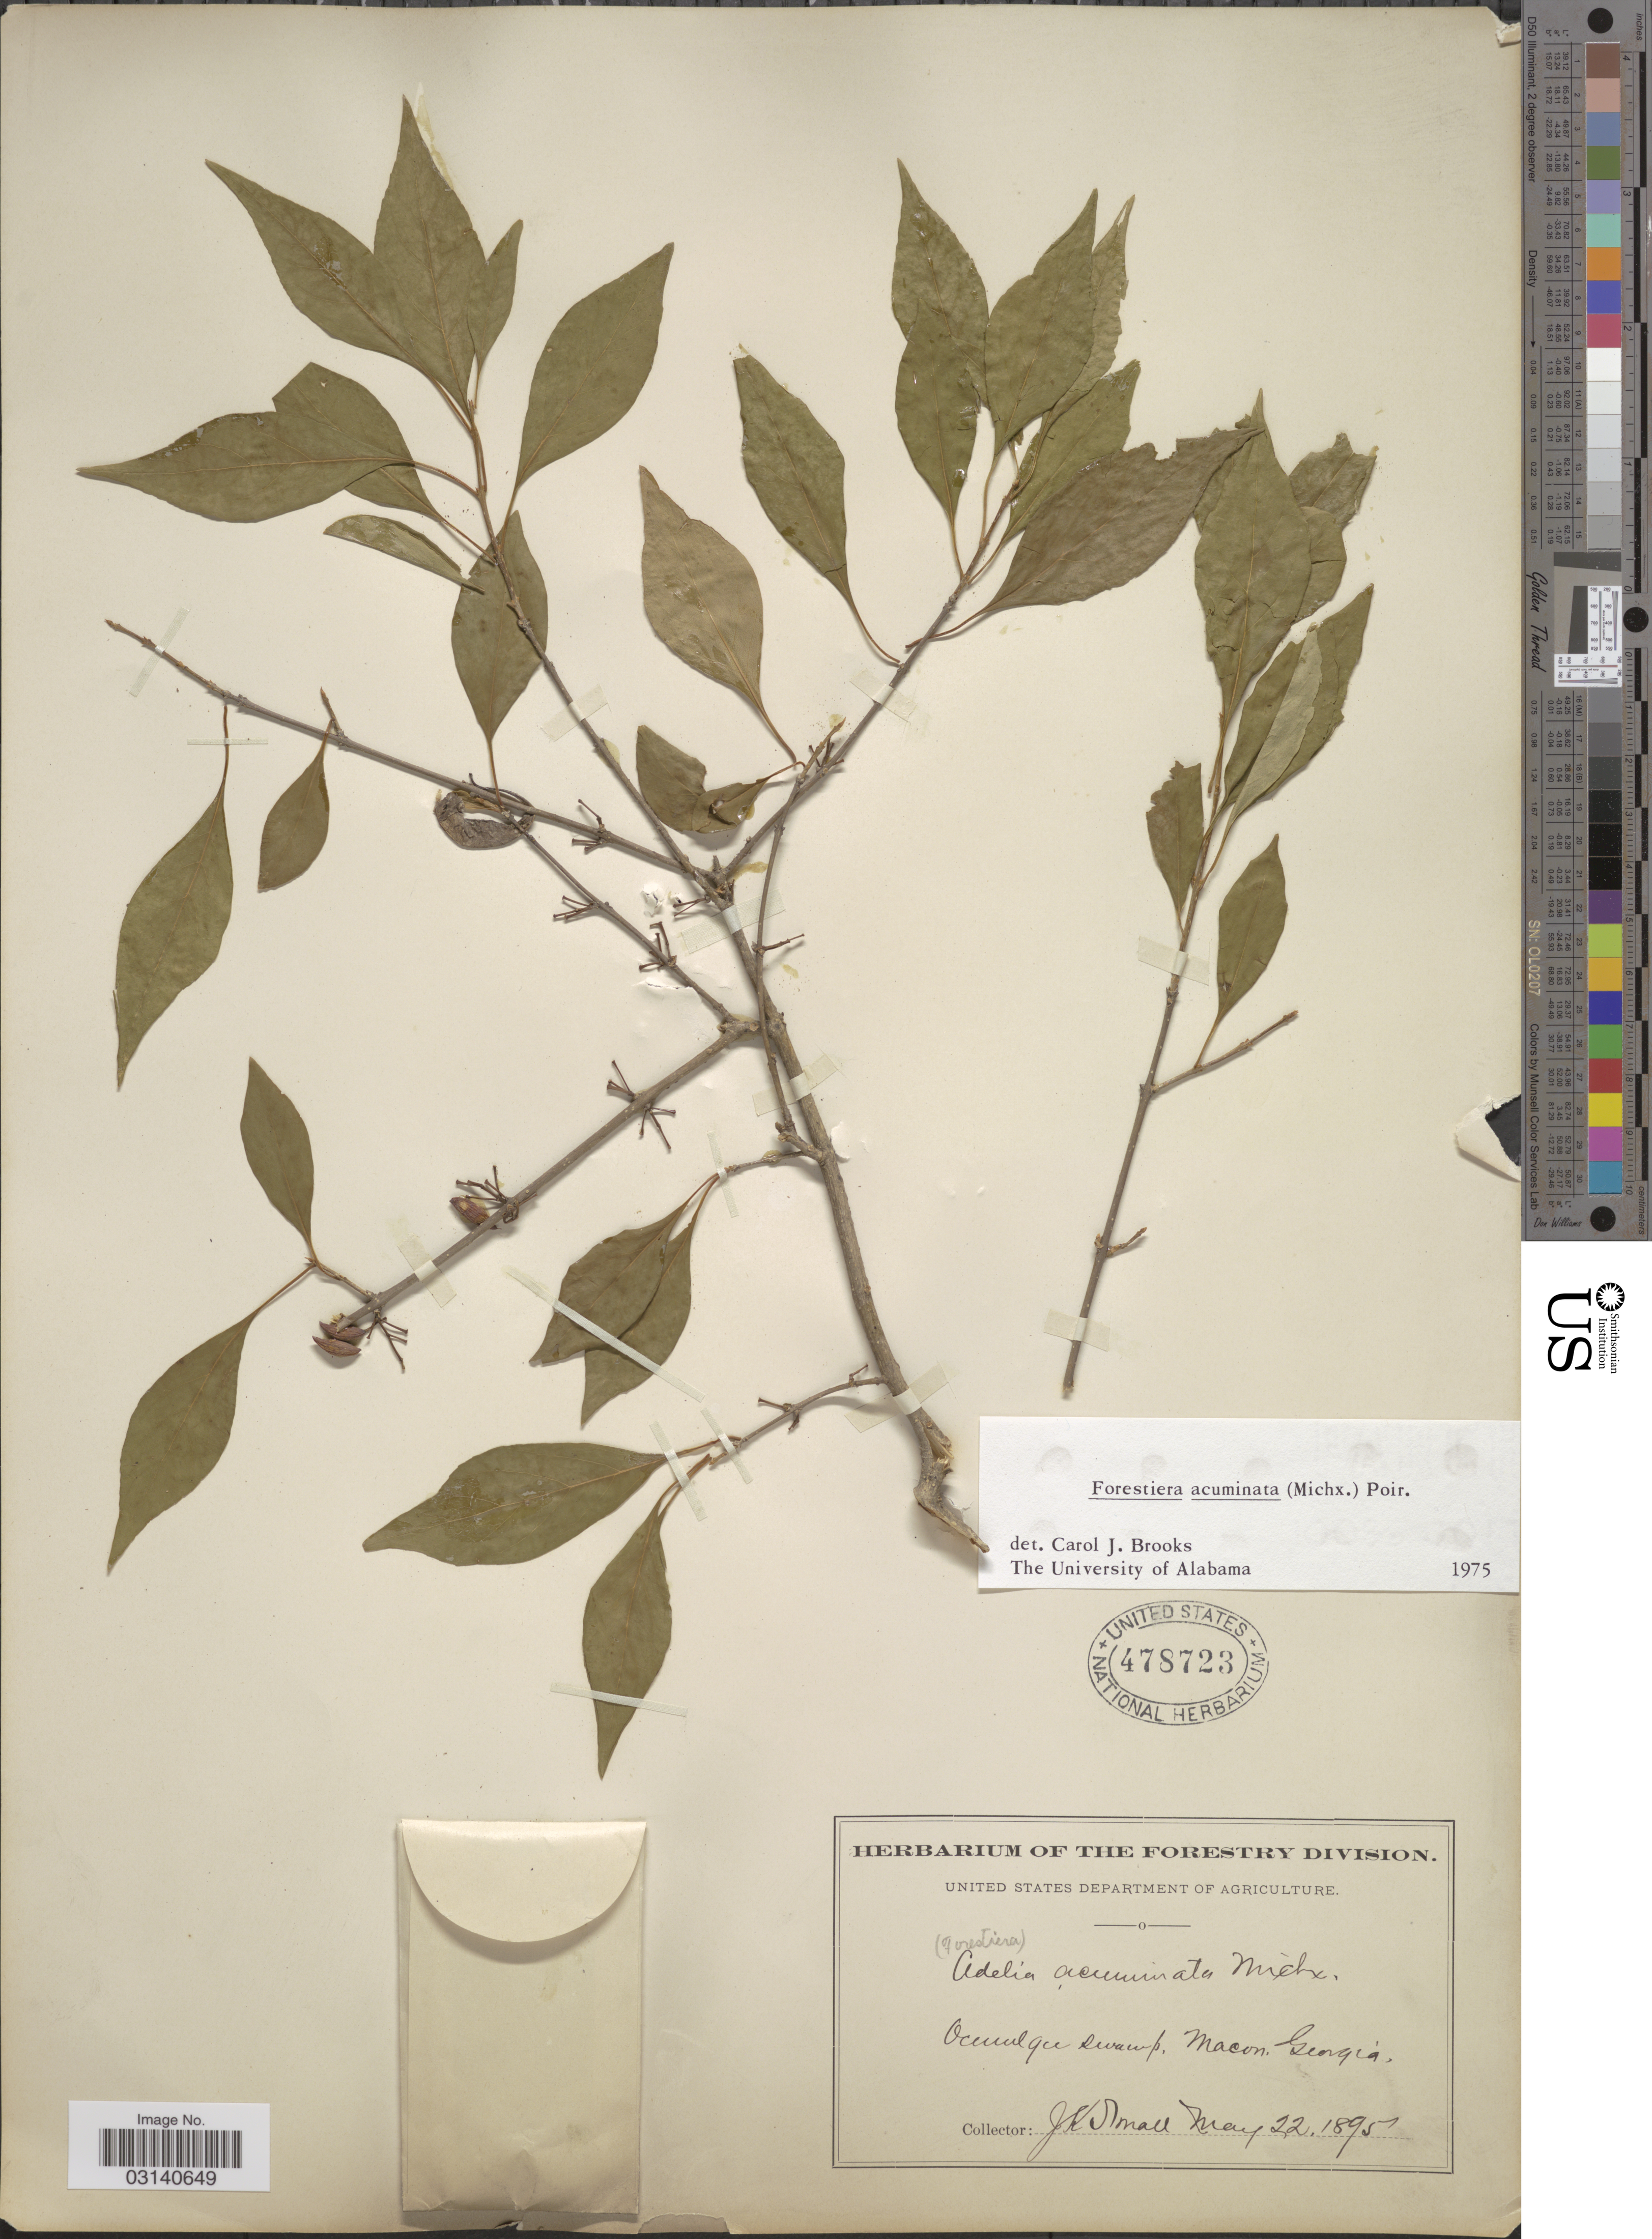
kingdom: Plantae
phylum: Tracheophyta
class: Magnoliopsida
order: Lamiales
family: Oleaceae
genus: Forestiera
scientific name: Forestiera acuminata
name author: (Michx.) Poir.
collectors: J. K. Small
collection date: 1895-05-22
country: United States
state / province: Georgia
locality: Ocmulgee swamp, Macon.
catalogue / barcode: US 478723